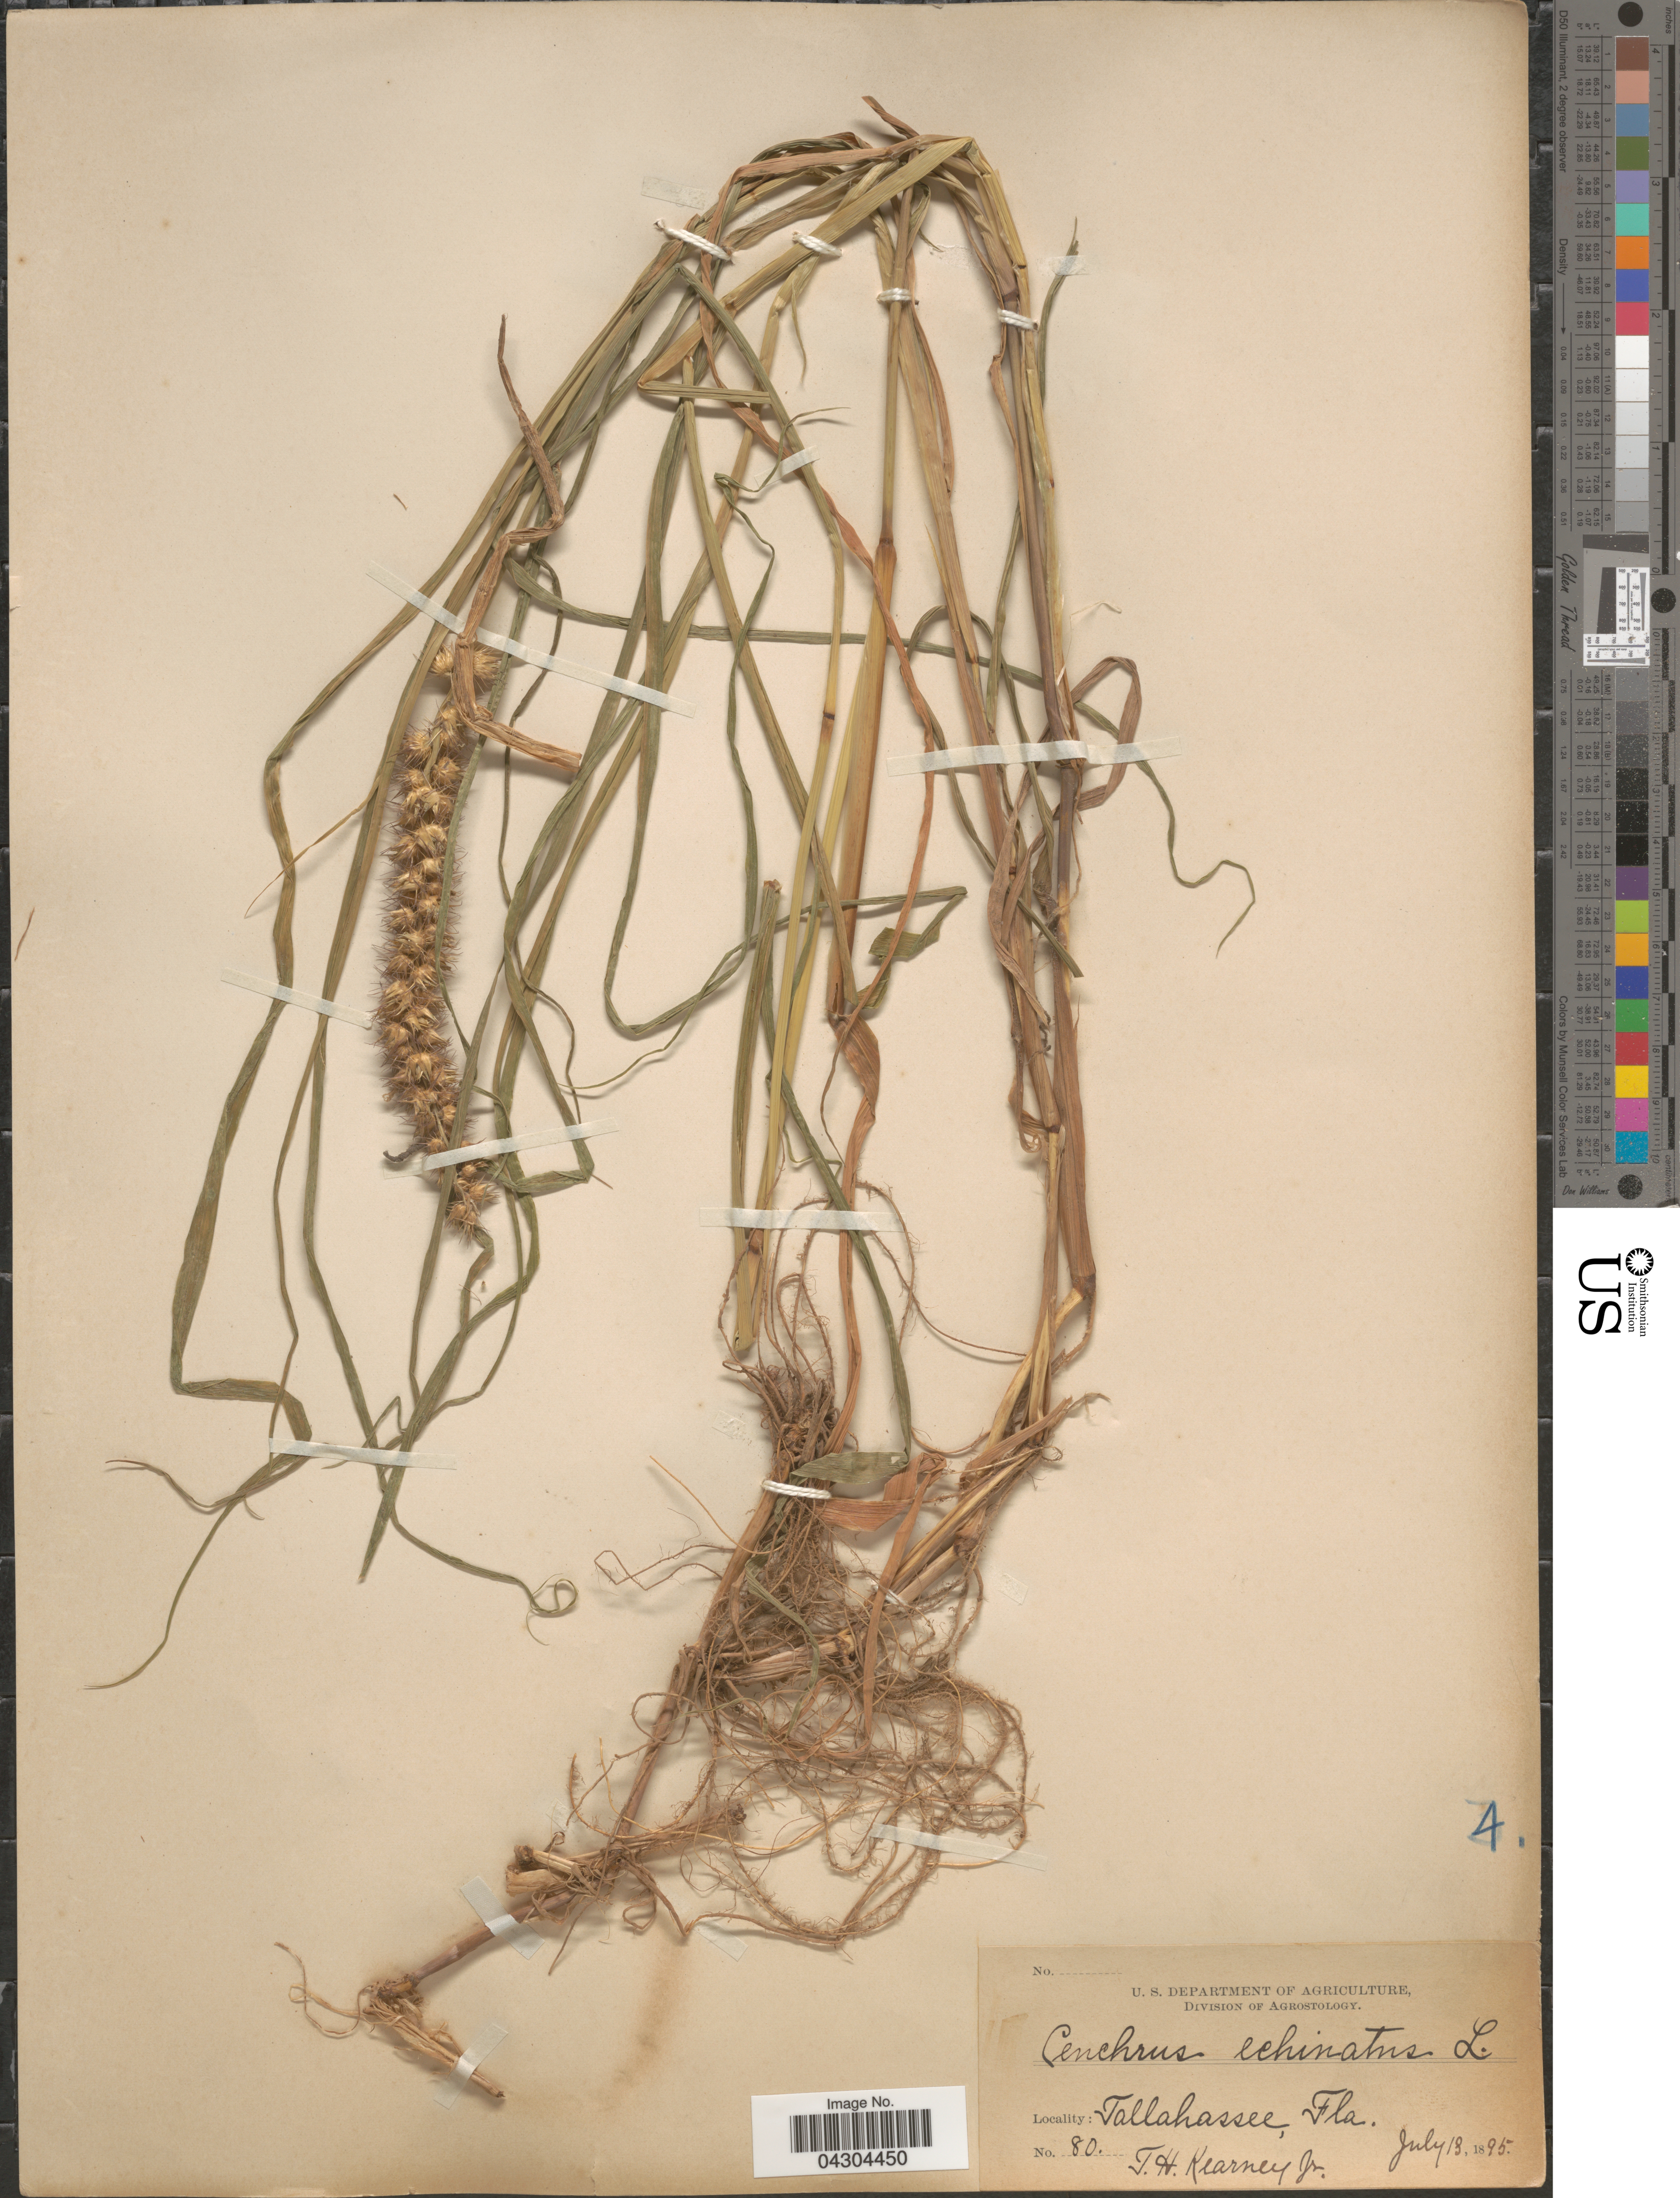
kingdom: Plantae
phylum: Tracheophyta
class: Liliopsida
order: Poales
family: Poaceae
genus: Cenchrus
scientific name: Cenchrus echinatus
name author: L.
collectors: T. H. Kearney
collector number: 80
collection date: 1895-07-13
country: United States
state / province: Florida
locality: Tallahassee.